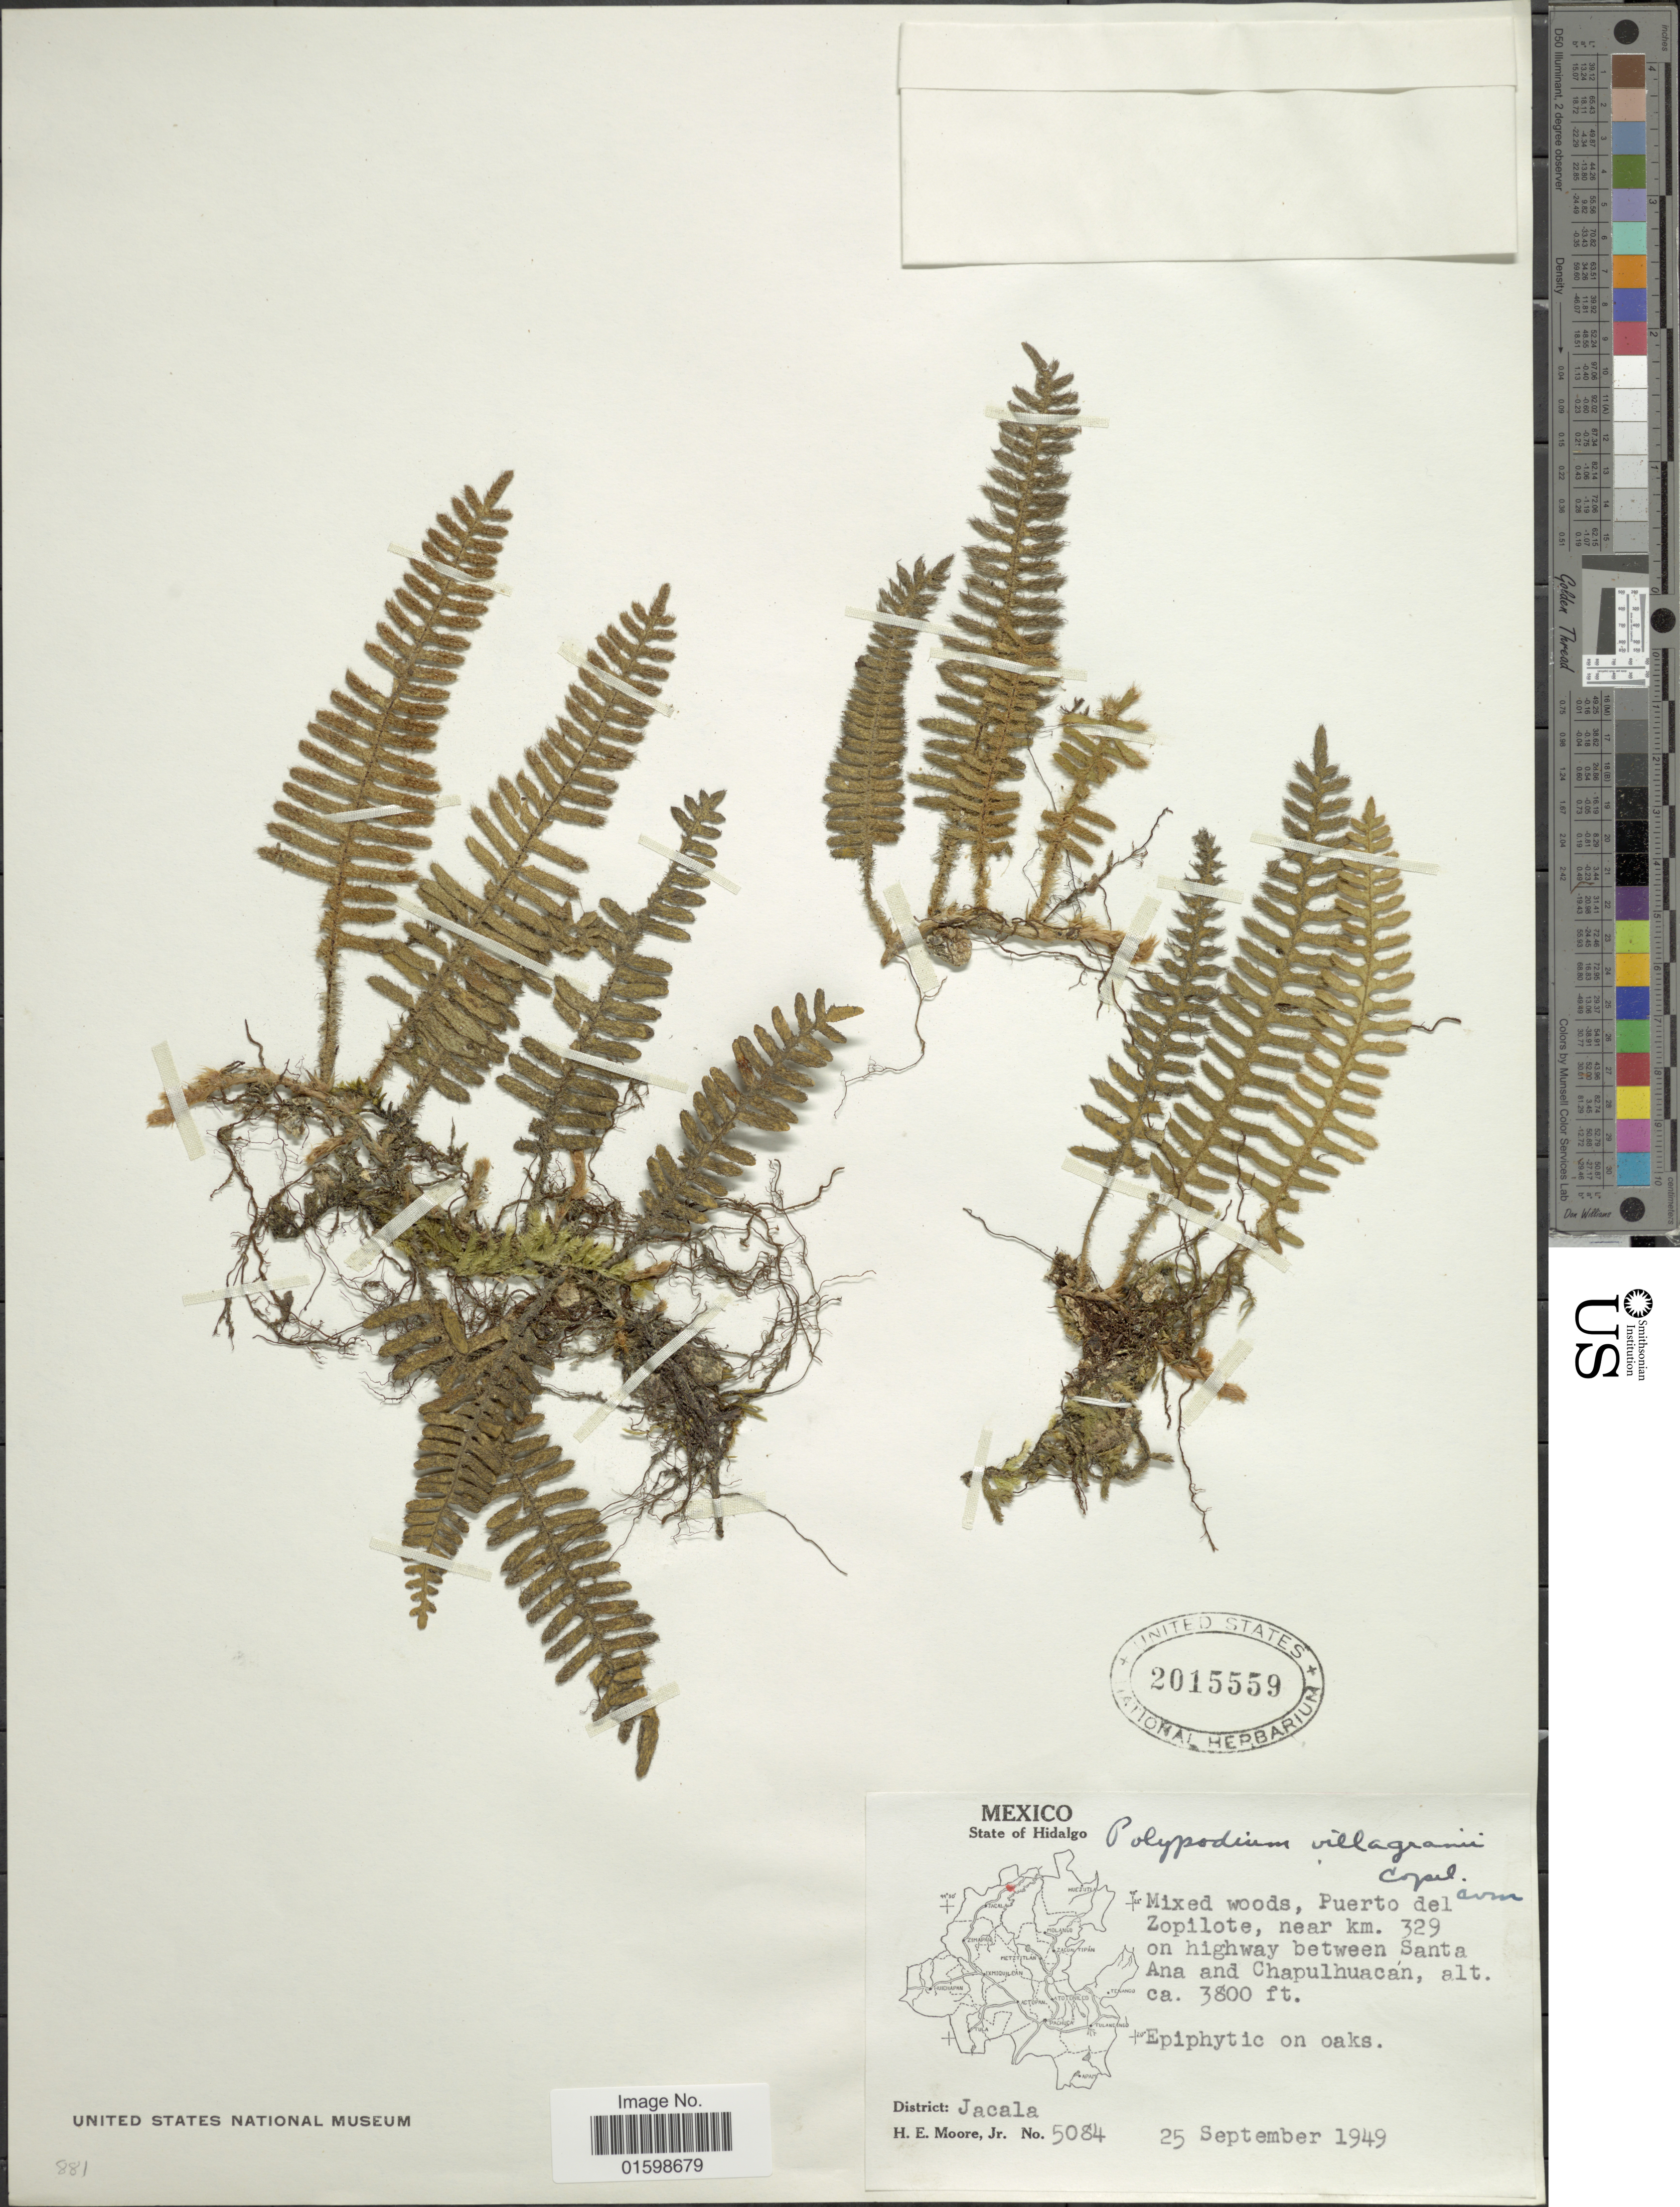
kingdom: Plantae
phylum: Tracheophyta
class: Polypodiopsida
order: Polypodiales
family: Polypodiaceae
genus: Pleopeltis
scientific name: Pleopeltis villagranii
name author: (Copel.) A.R. Sm. & Tejero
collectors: H. Moore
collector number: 5084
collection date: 1949-09-25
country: Mexico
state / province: Hidalgo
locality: Mixed woods, Puerto del Zopilote, near km. 329 on highway between Santa Ana and Chapulhuacán, District Jacala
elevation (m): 1158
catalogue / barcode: US 2015559